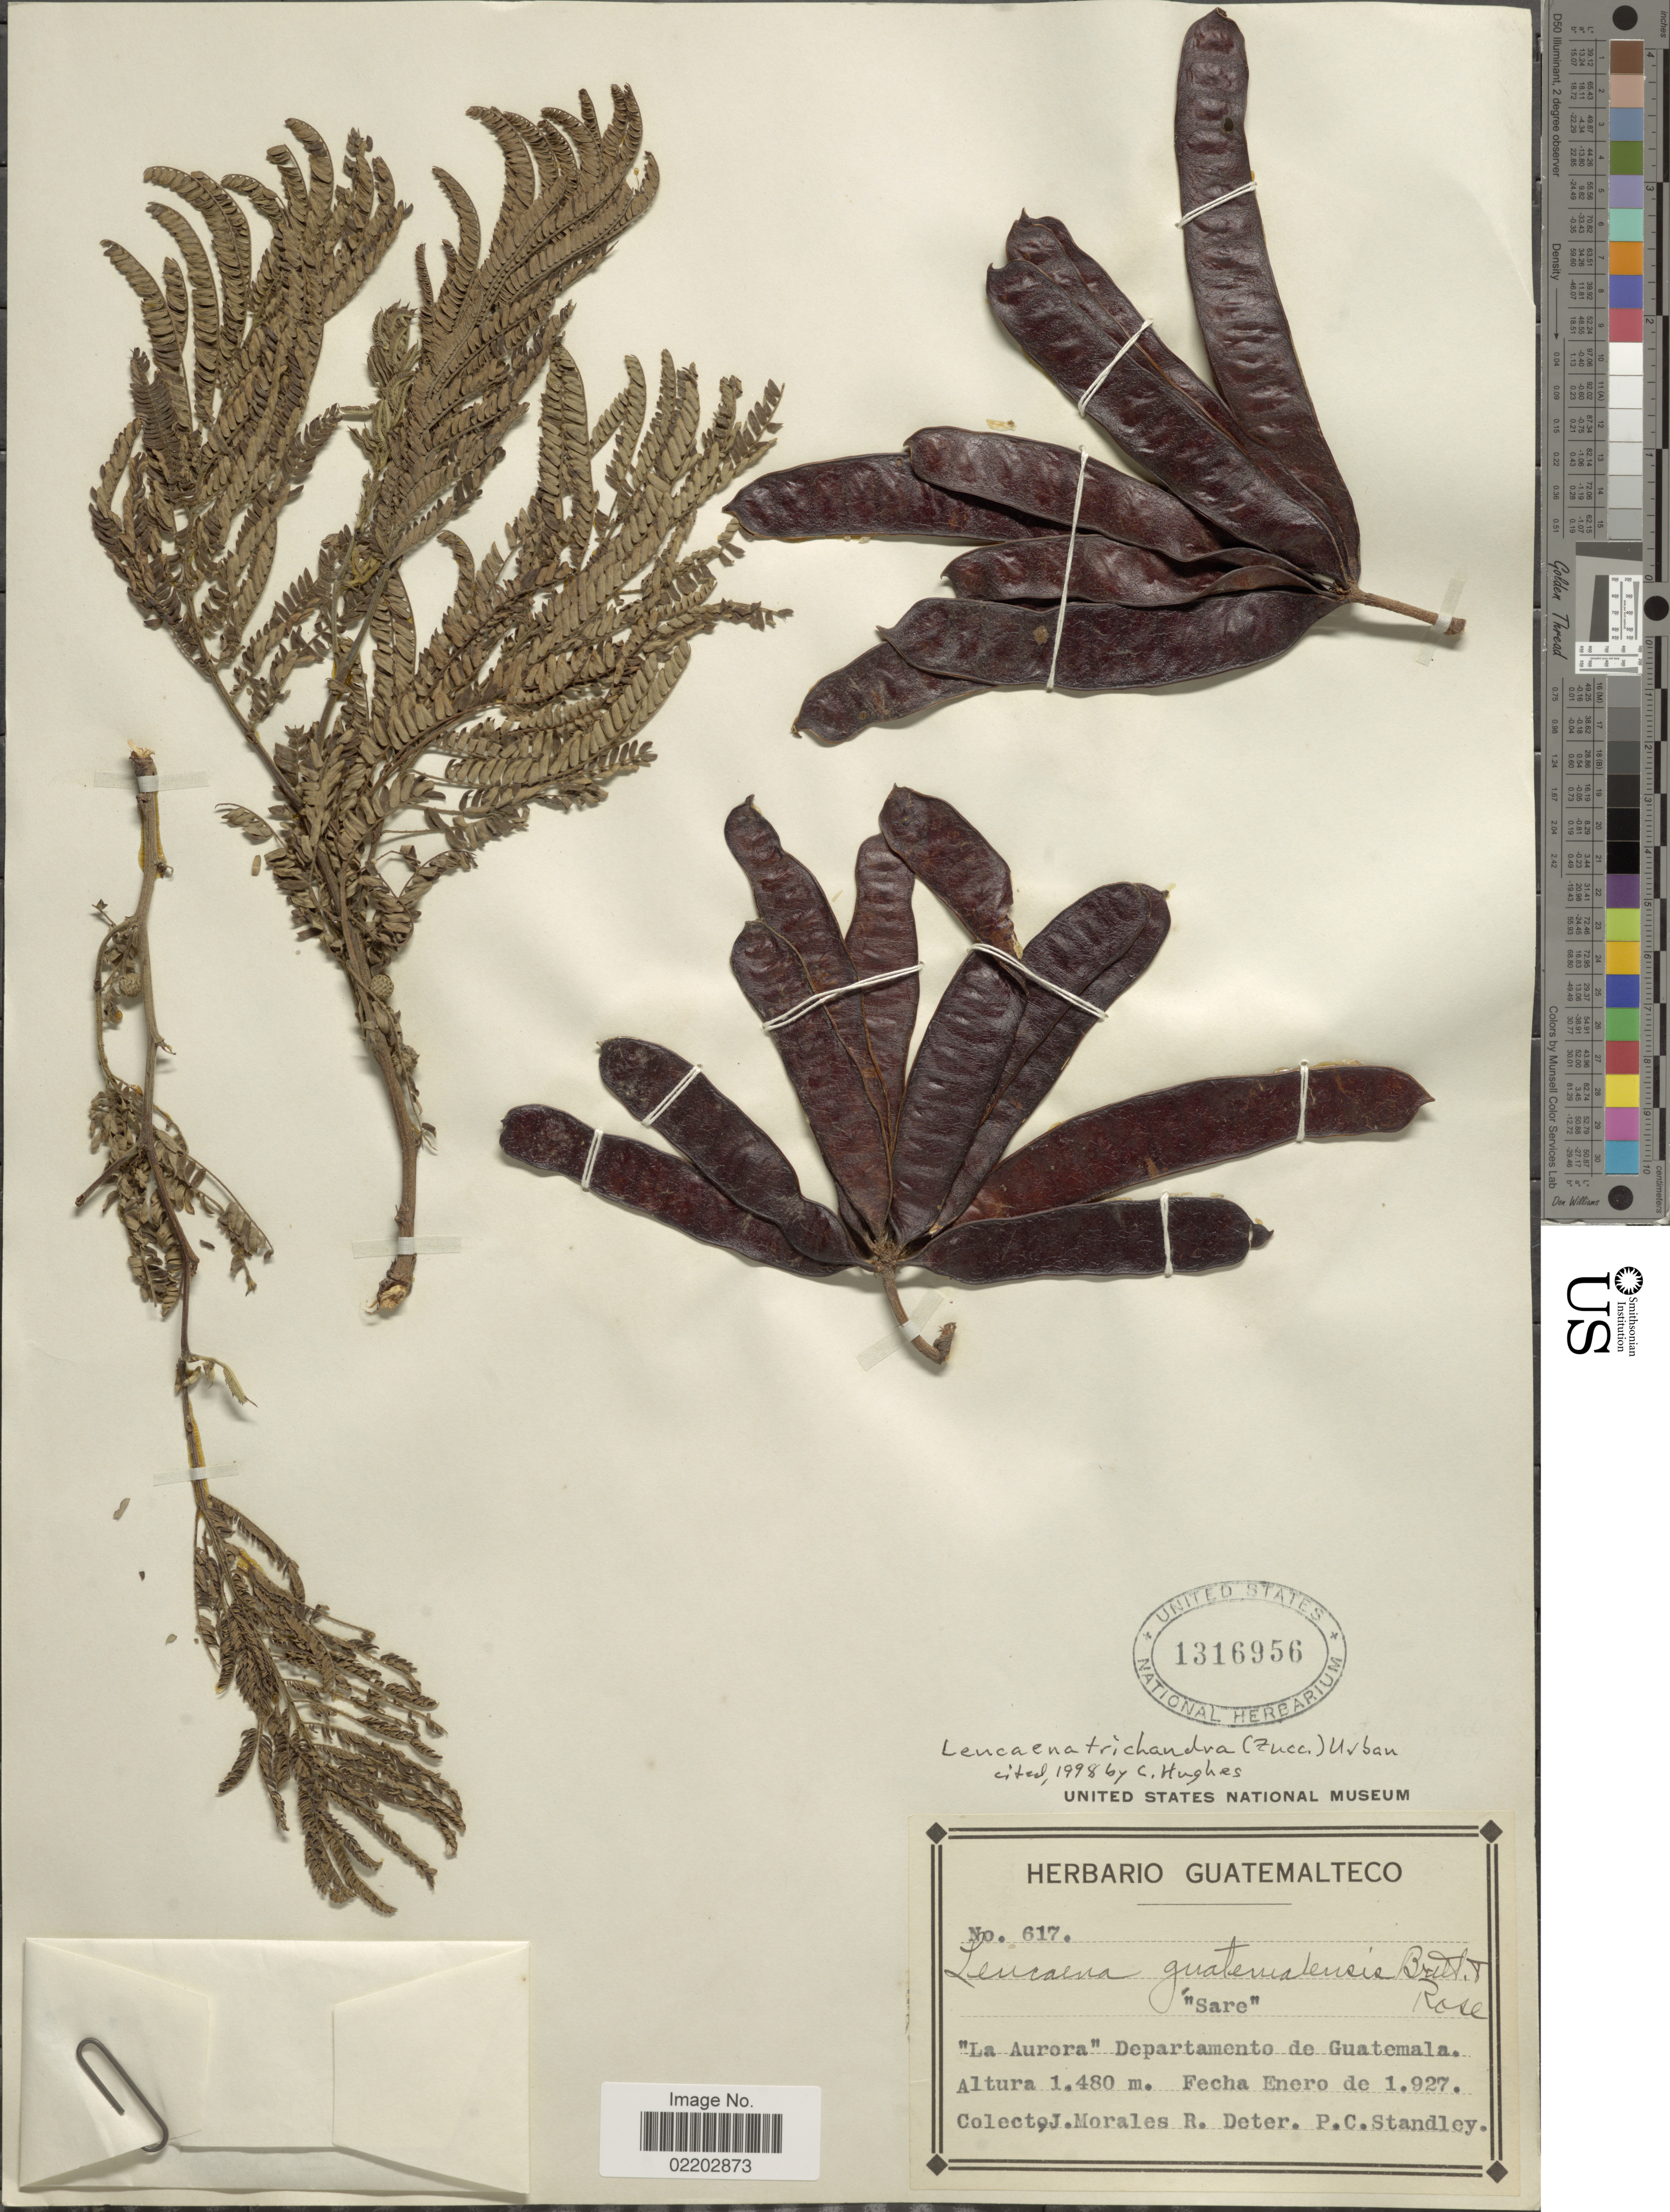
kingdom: Plantae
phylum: Tracheophyta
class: Magnoliopsida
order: Fabales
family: Fabaceae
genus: Leucaena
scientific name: Leucaena trichandra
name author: (Zucc.) Urb.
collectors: J. Morales, R. Deter & P. C. Standley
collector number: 617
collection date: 1927-01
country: Guatemala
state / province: Guatemala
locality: La Aurora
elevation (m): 1480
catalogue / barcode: US 1316956